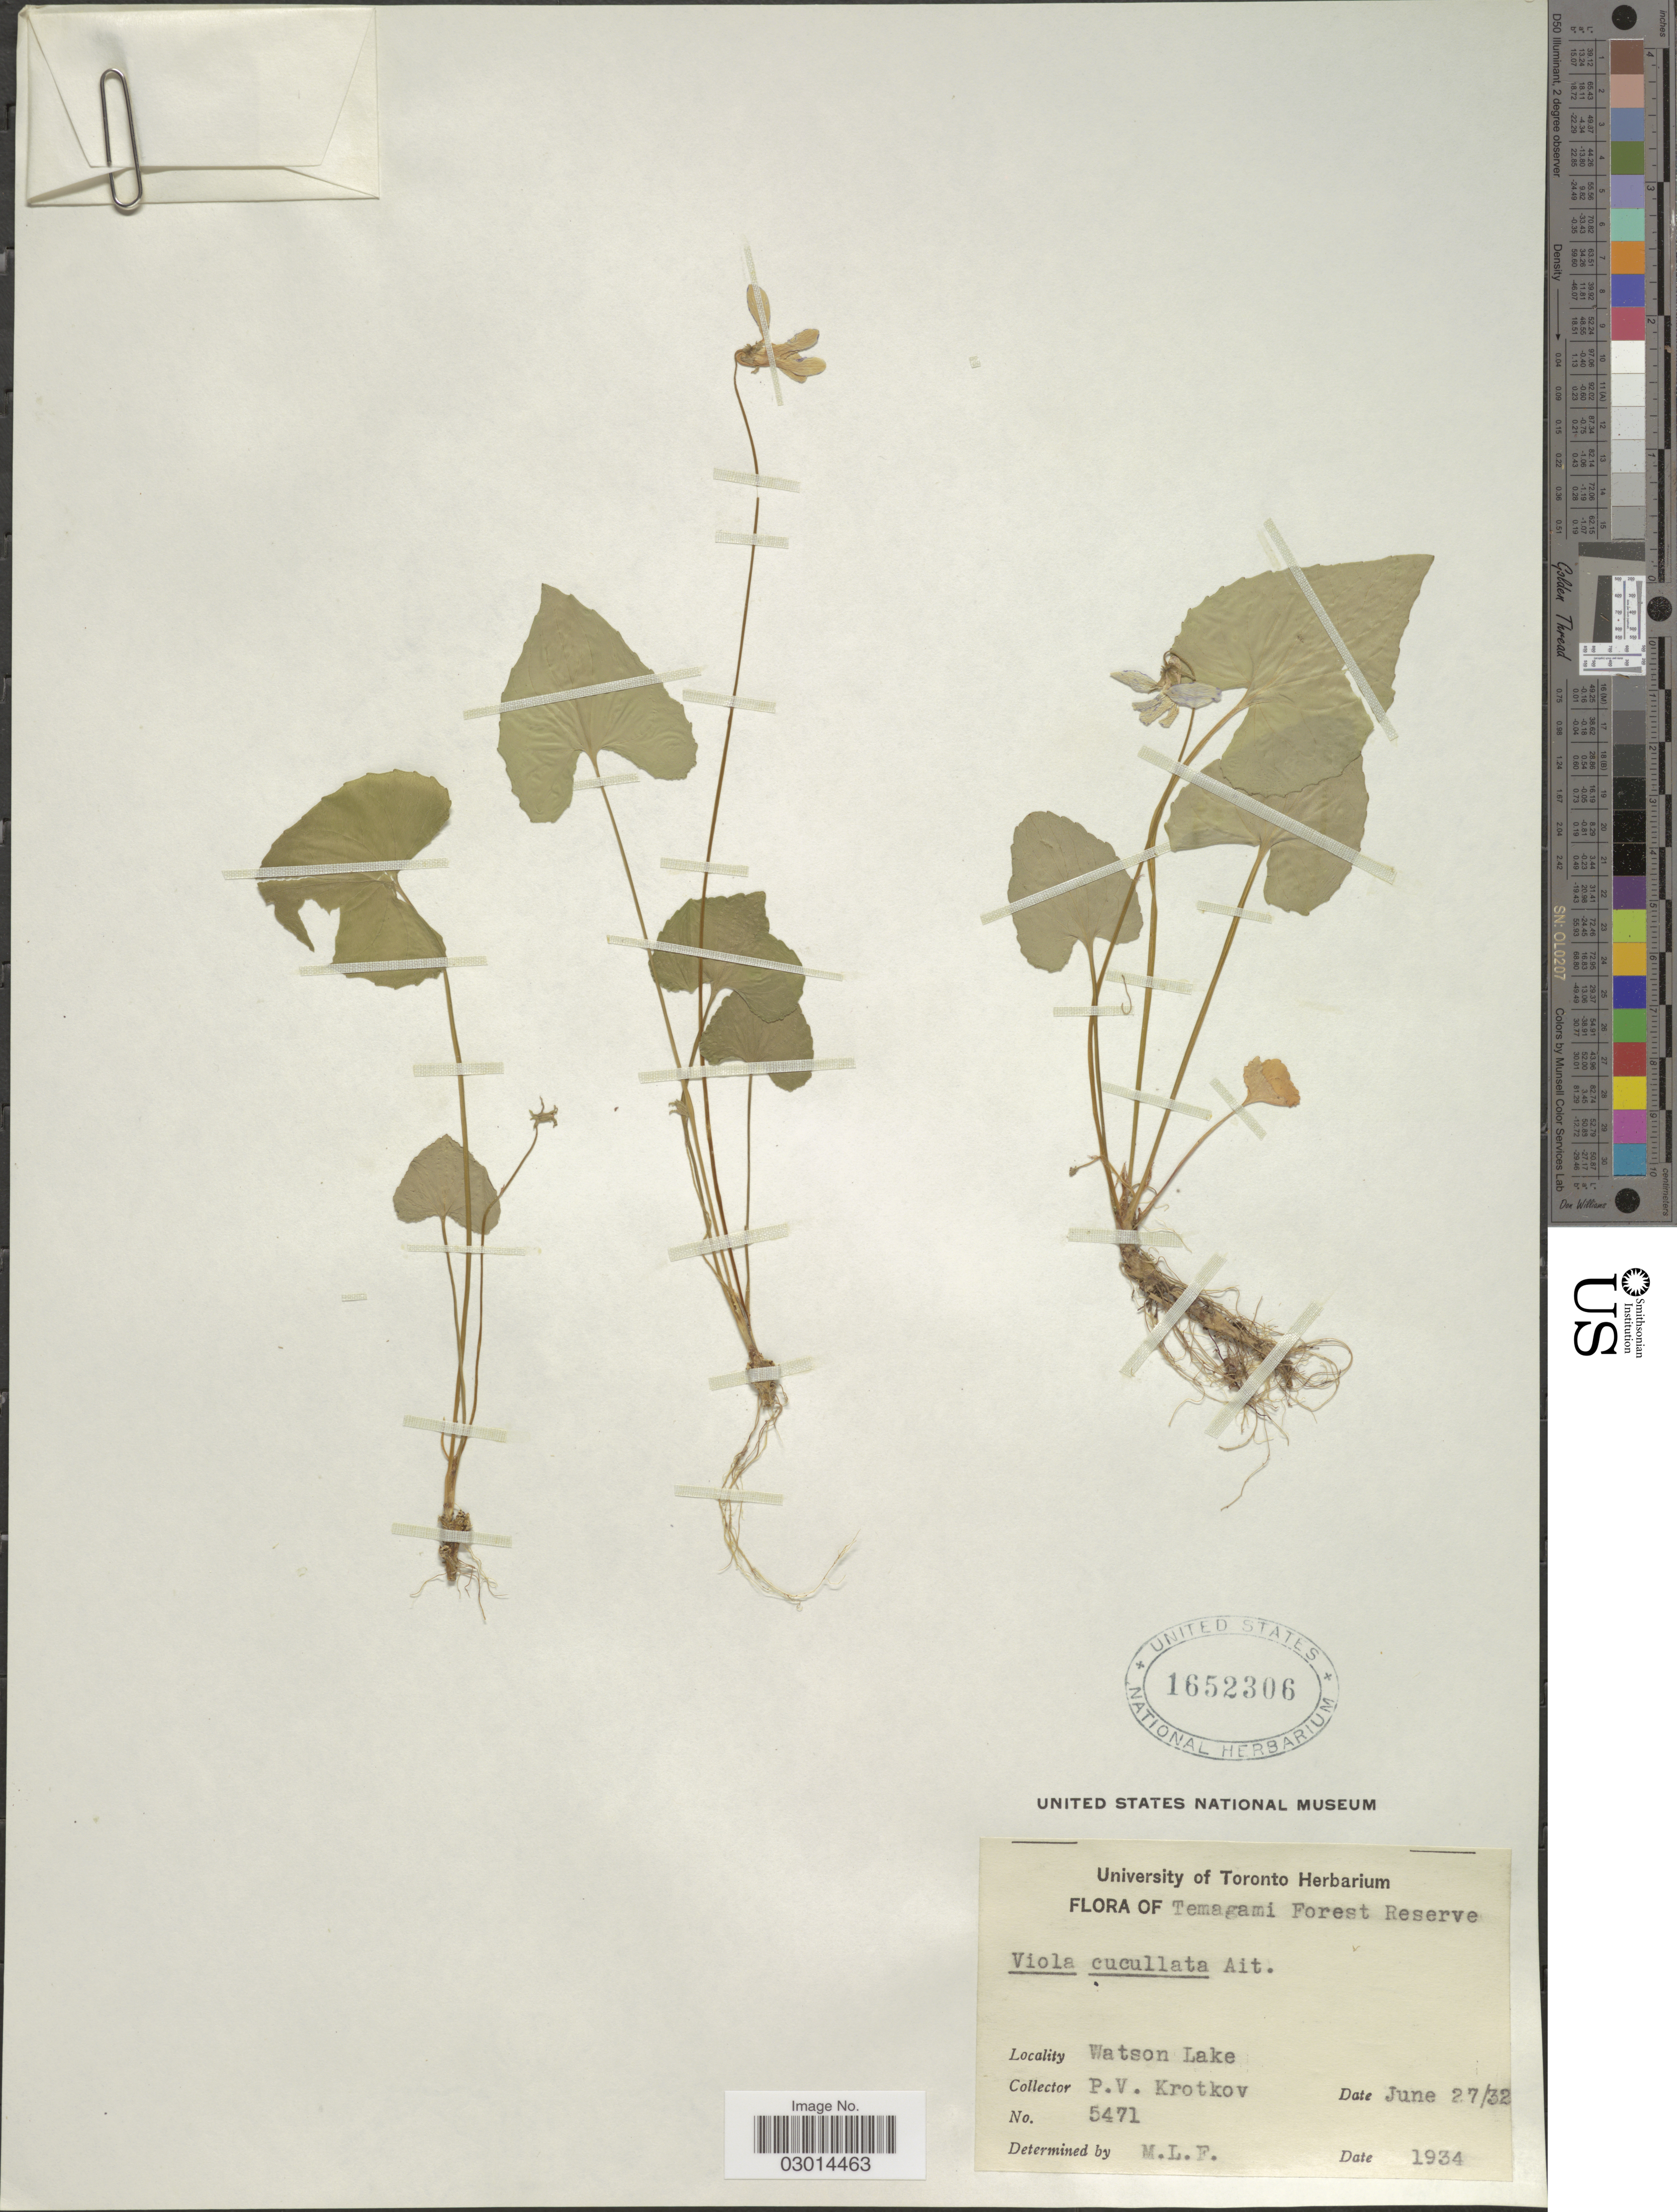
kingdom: Plantae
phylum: Tracheophyta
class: Magnoliopsida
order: Malpighiales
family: Violaceae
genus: Viola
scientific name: Viola cucullata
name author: Aiton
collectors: P. V. Krotkov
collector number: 5471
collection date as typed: Transcribed d/m/y: 27/6/32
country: Canada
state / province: Ontario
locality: Temagami Forest Reserve, Watson Lake.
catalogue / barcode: US 1652306